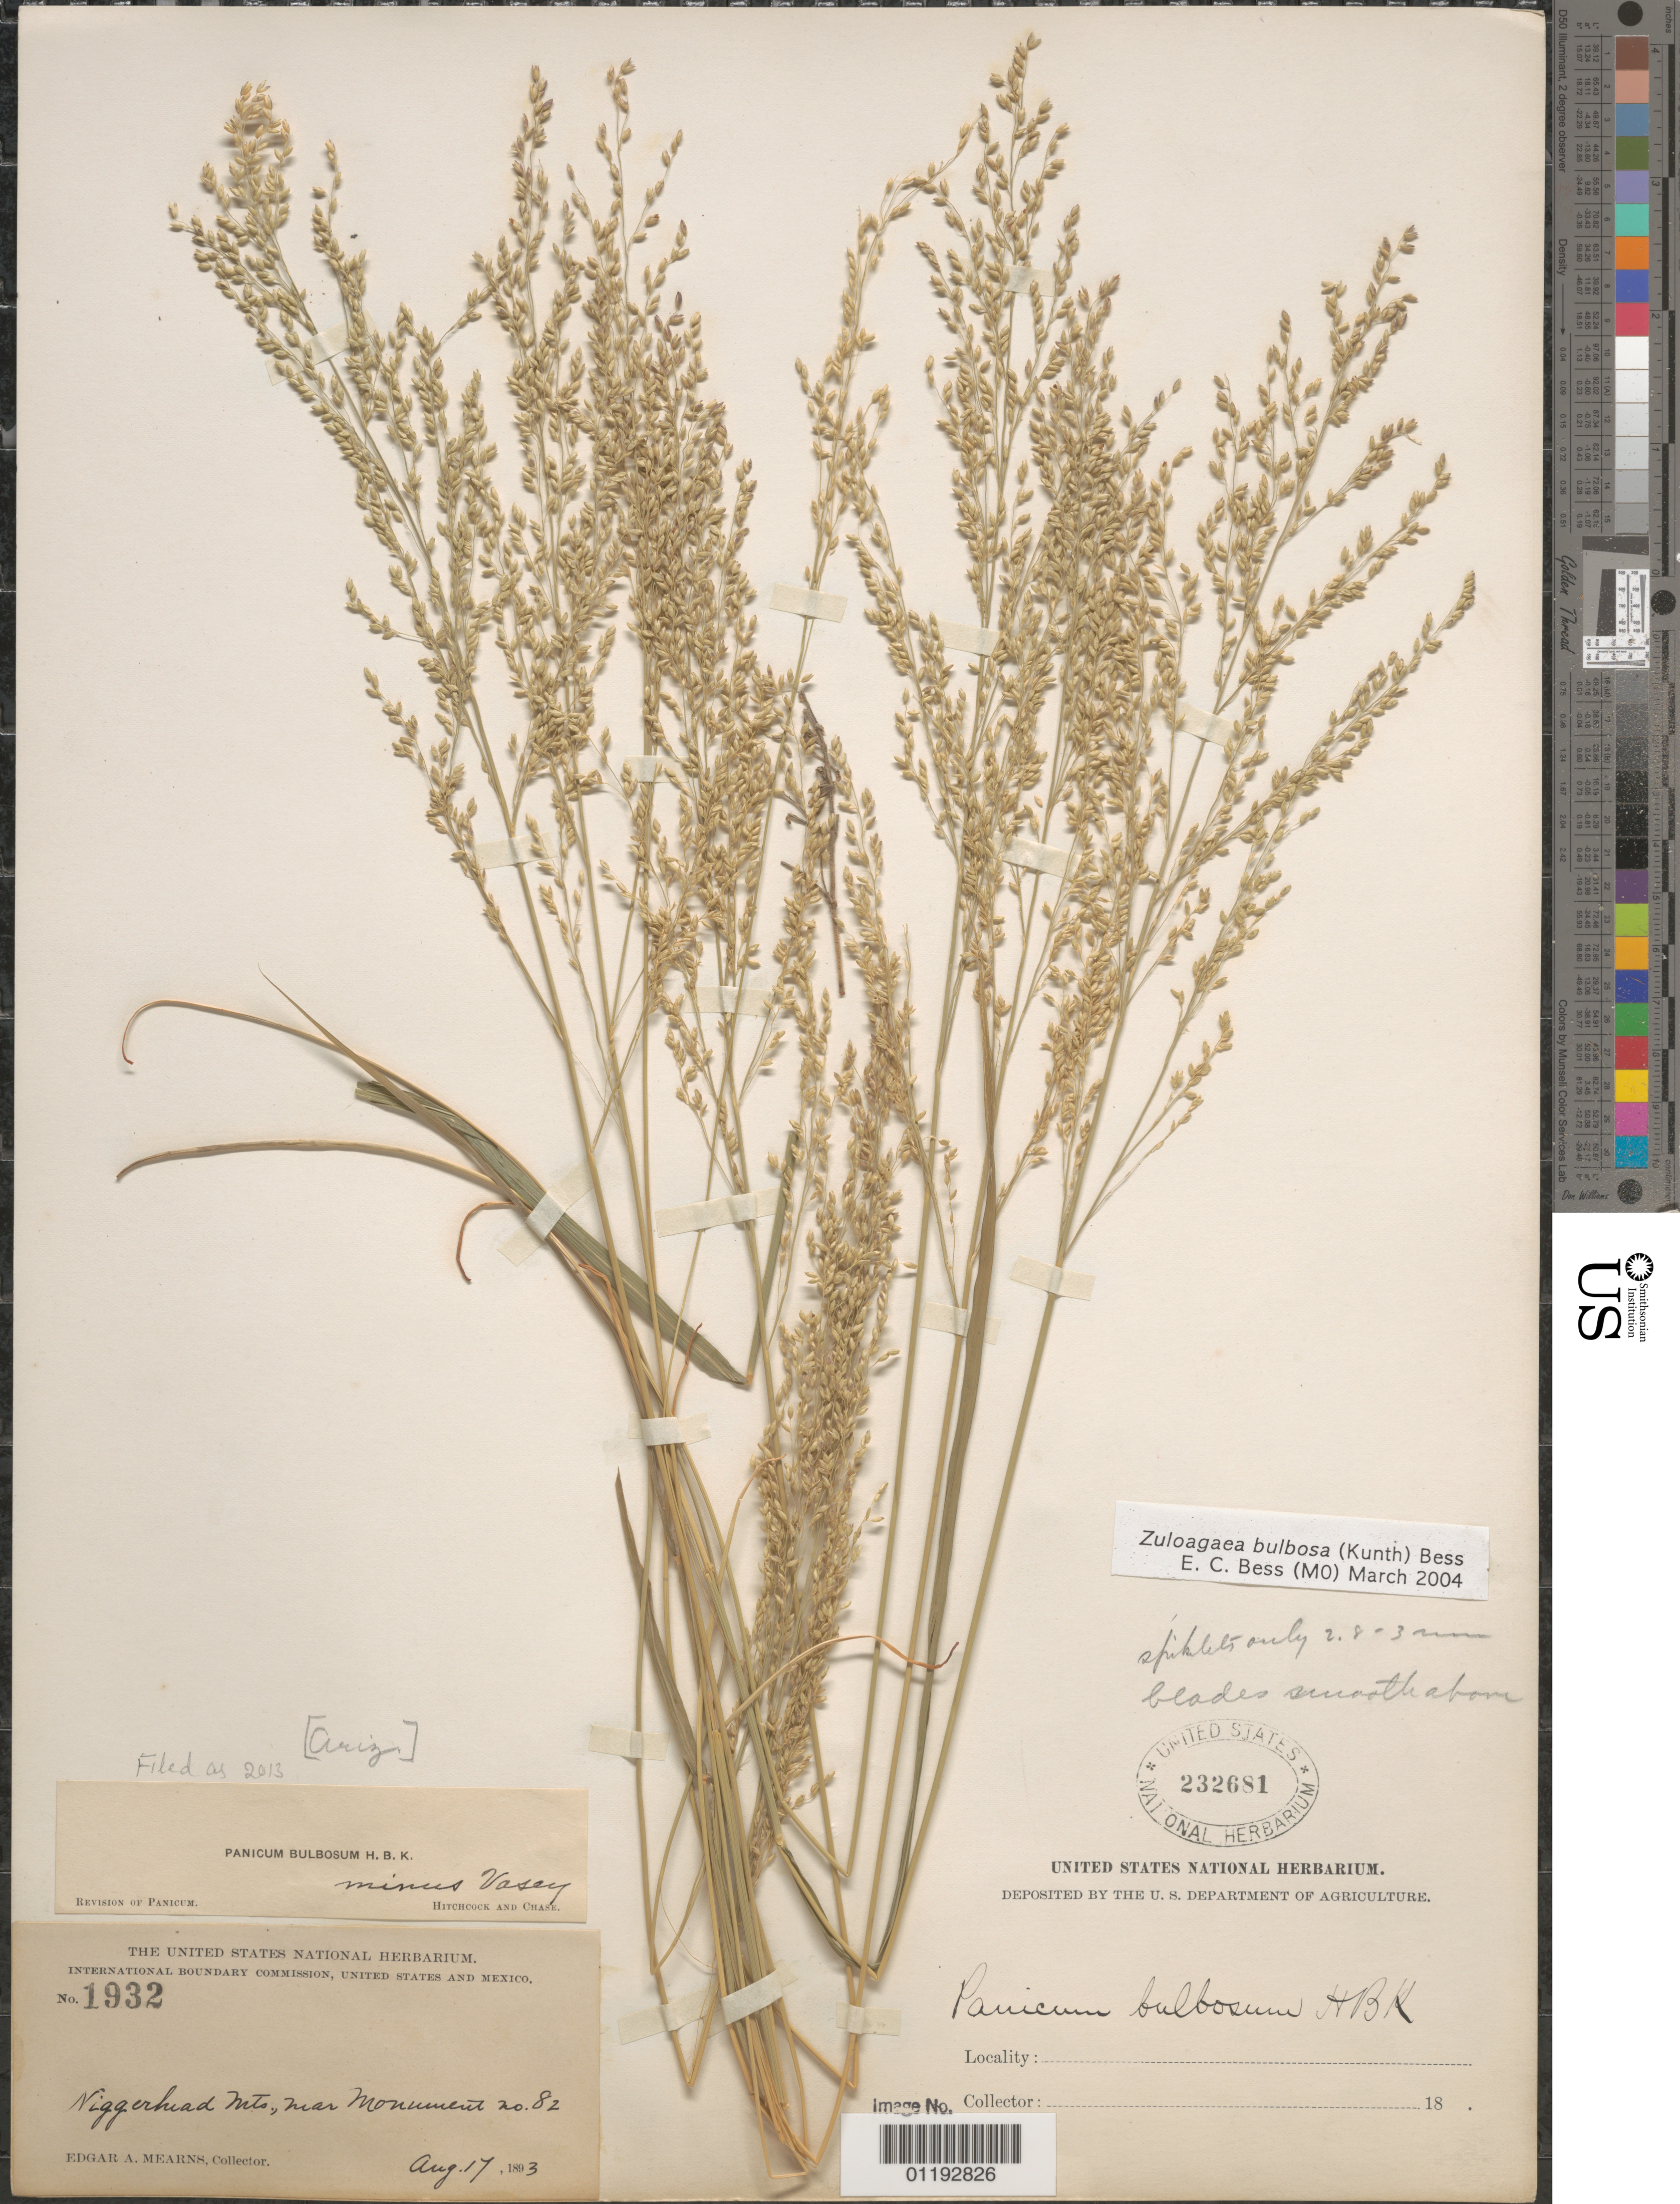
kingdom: Plantae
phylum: Tracheophyta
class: Liliopsida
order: Poales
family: Poaceae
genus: Panicum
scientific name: Panicum bulbosum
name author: Kunth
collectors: E. A. Mearns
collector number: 1932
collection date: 1893-08-17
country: United States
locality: Nigger Head Mountain, near Monument # 82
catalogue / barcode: US 232681